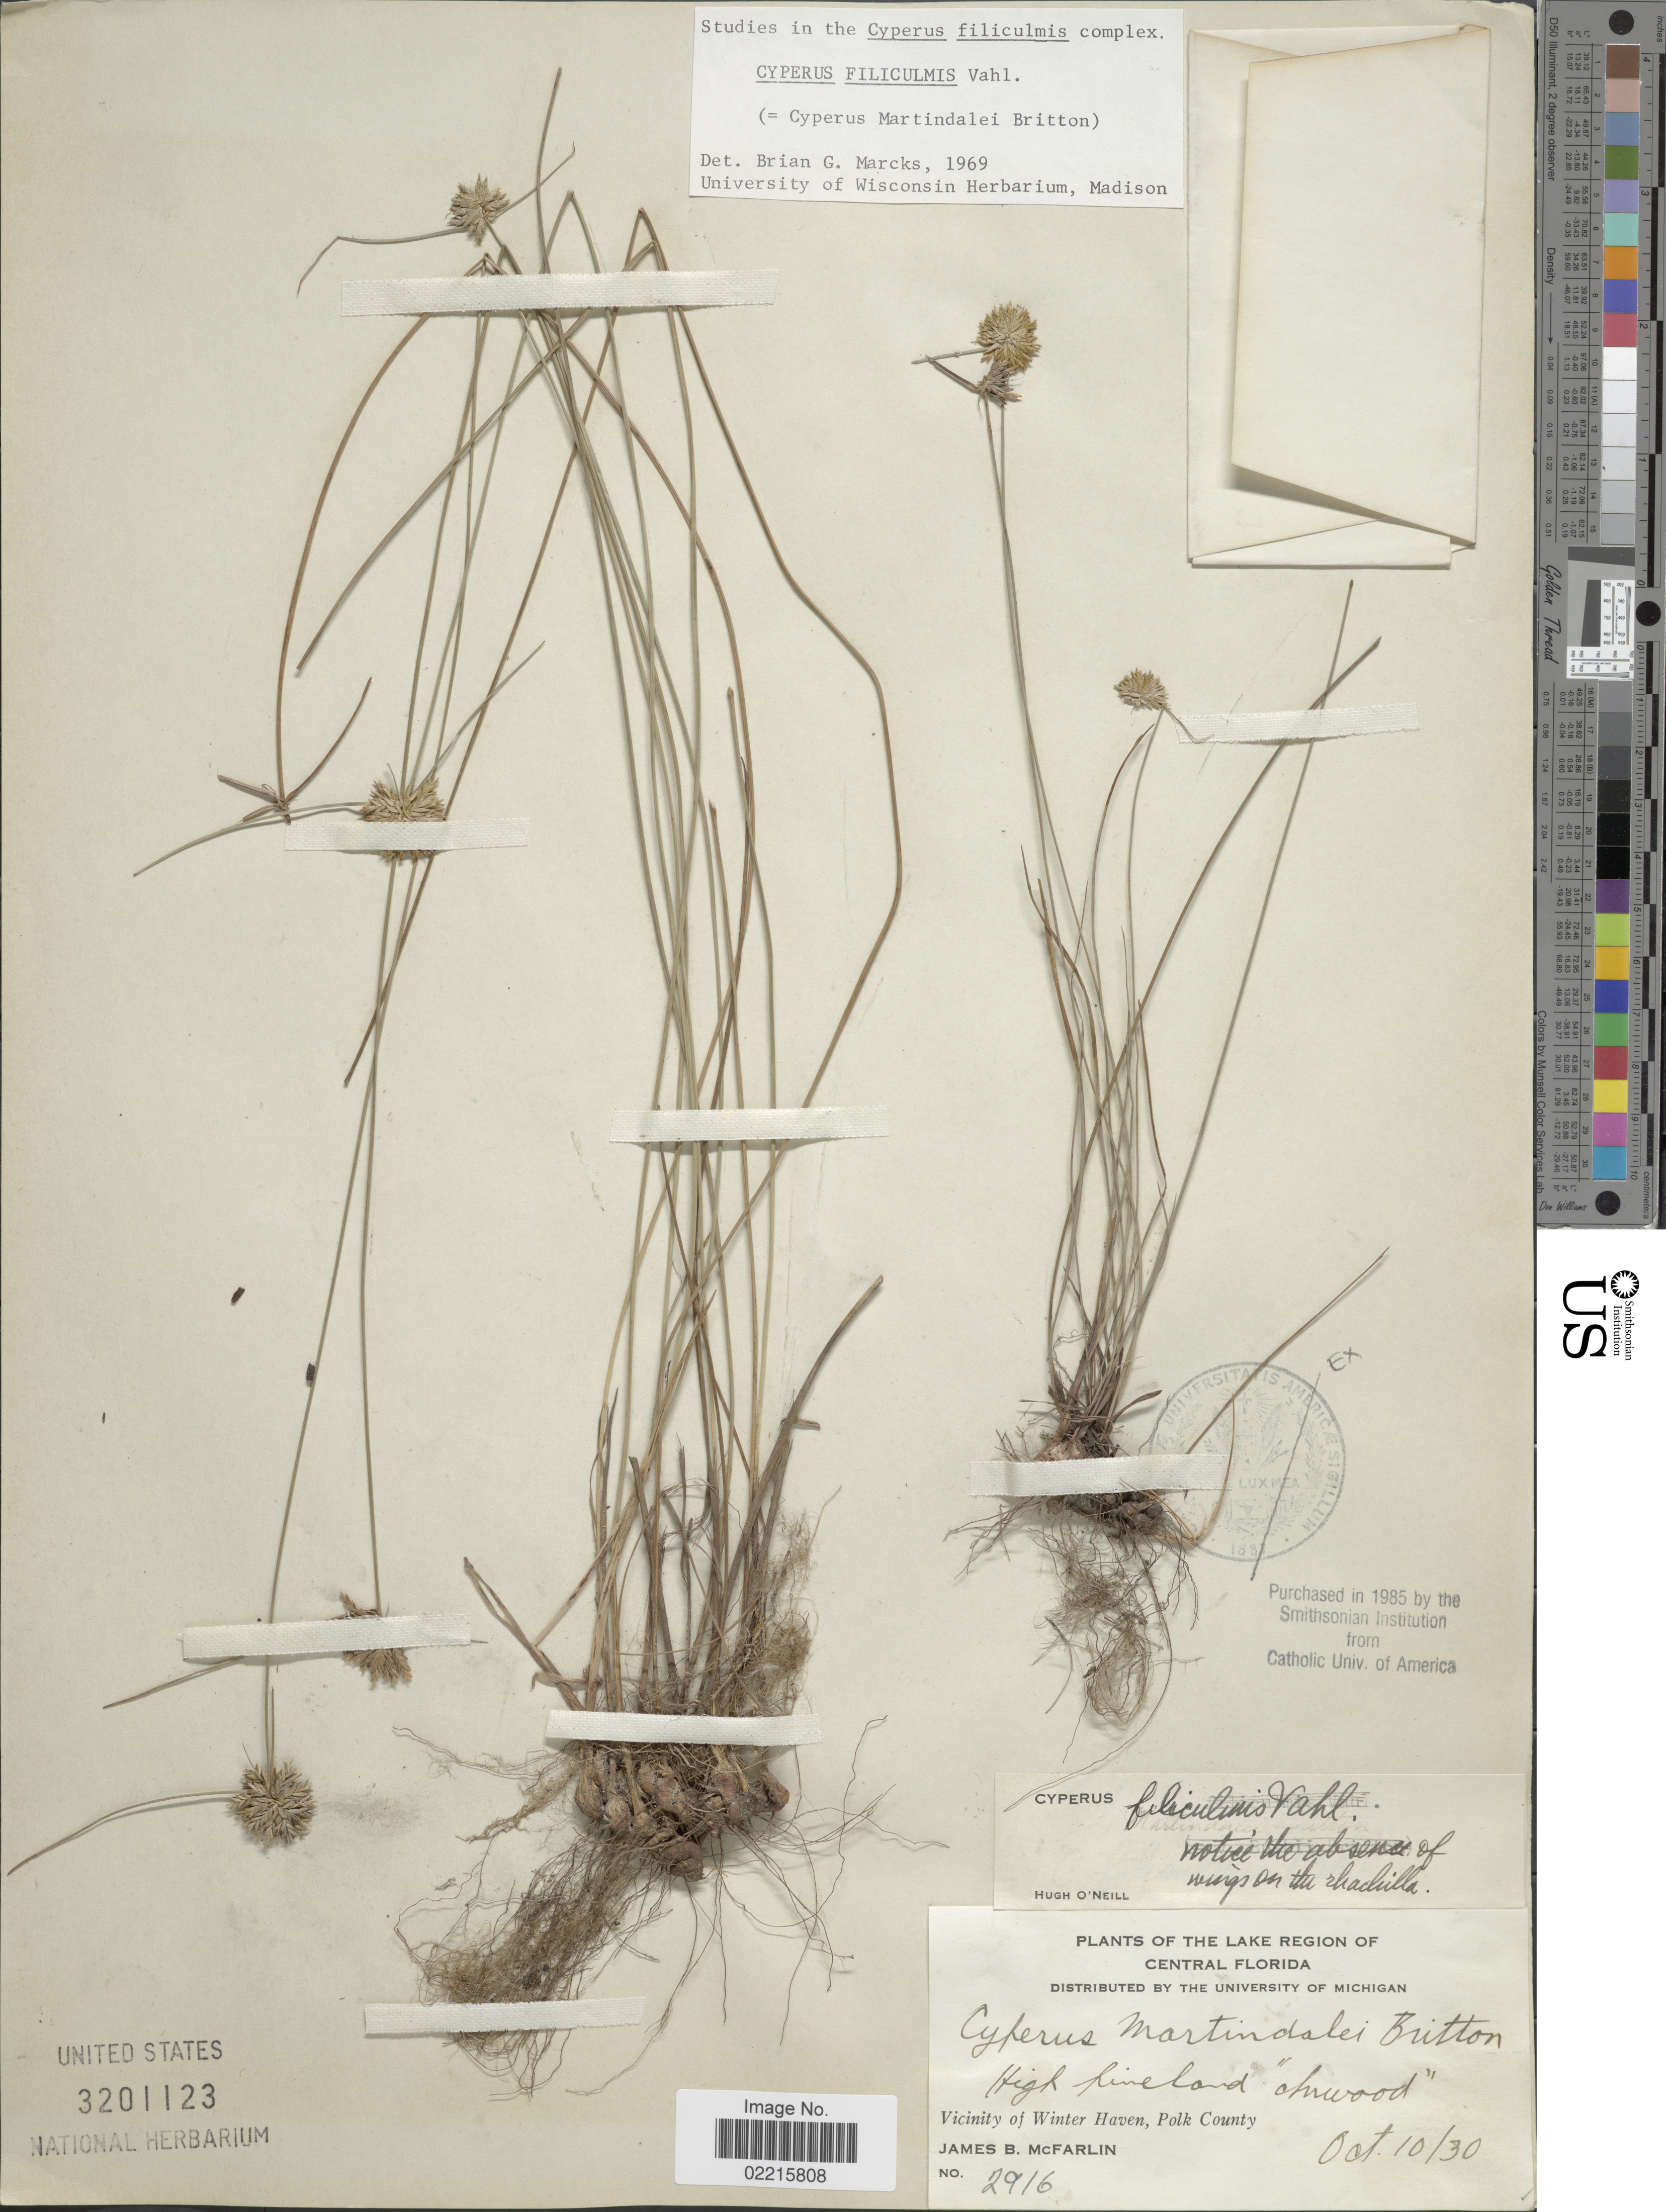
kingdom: Plantae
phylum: Tracheophyta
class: Liliopsida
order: Poales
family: Cyperaceae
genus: Cyperus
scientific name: Cyperus filiculmis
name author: Vahl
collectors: J. McFarlin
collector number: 2916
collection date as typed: Transcribed d/m/y: 10/10/30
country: United States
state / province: Florida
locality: Lake Region of Central Florida. Vicinity of Winter Haven, Polk County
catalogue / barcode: US 3201123